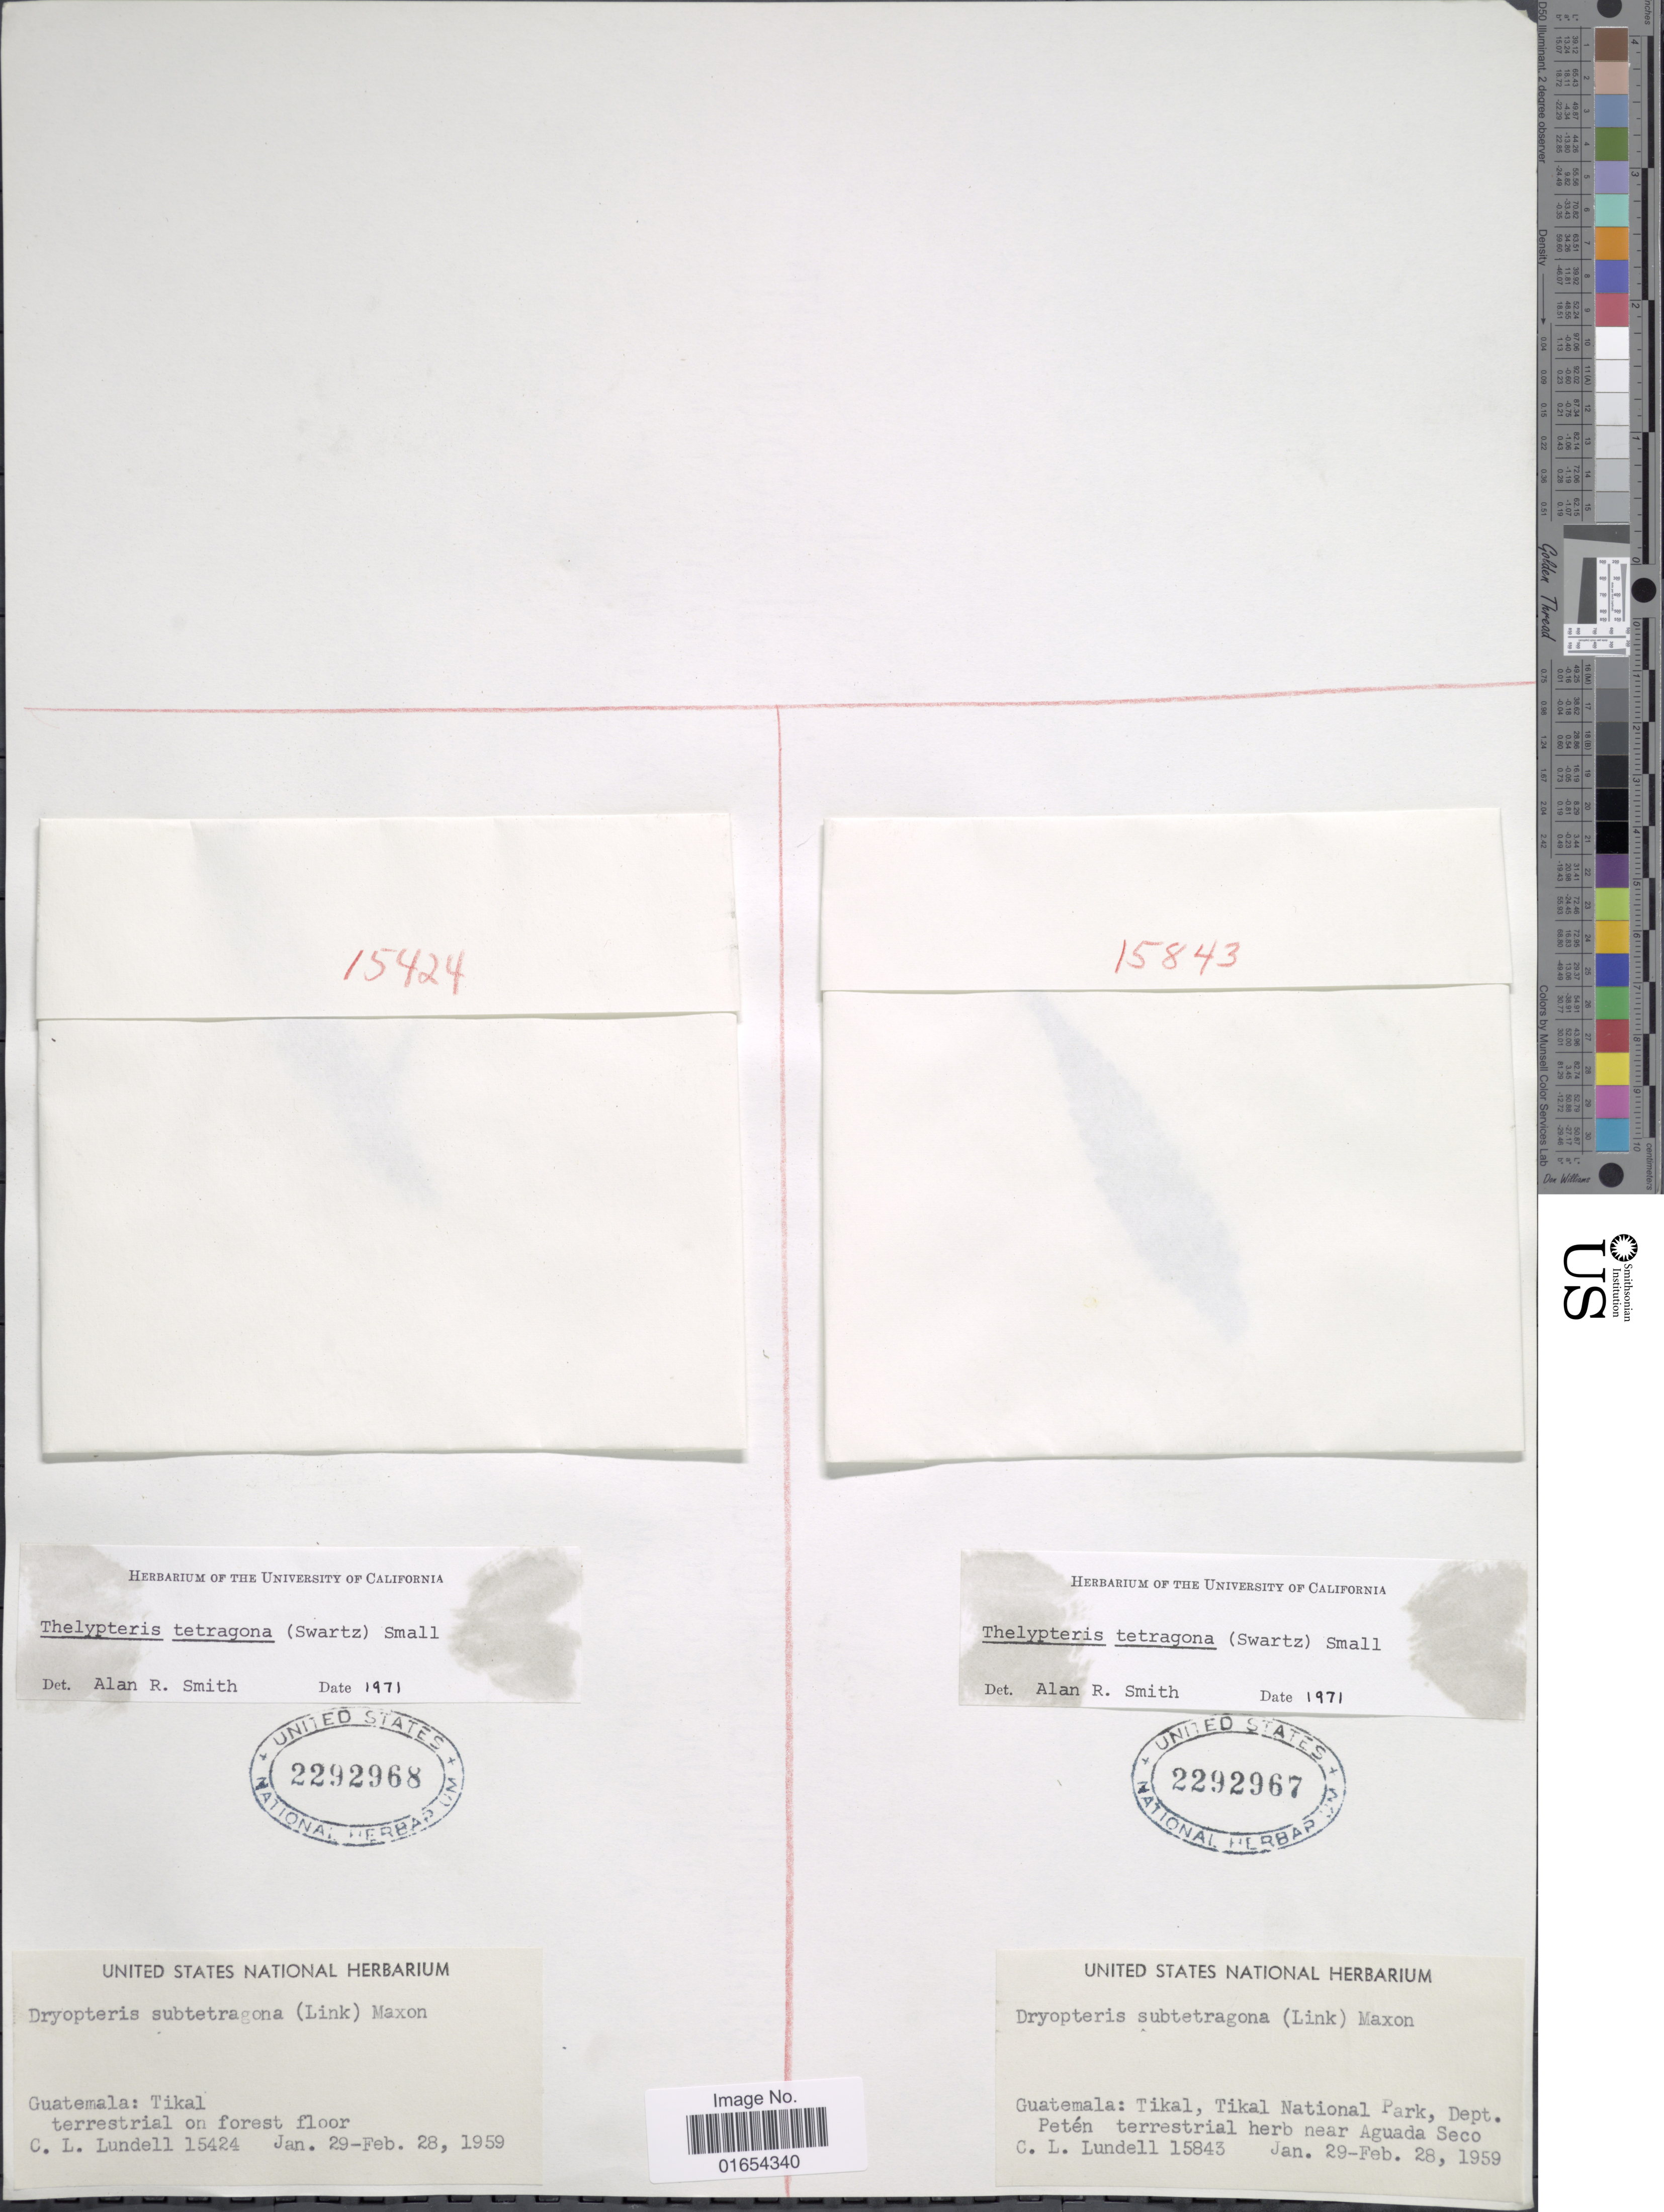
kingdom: Plantae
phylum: Tracheophyta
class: Polypodiopsida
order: Polypodiales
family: Thelypteridaceae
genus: Goniopteris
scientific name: Goniopteris tetragona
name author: (C. Presl) Sw.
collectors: C. L. Lundell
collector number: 15843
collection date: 1959-01-29/1959-02-28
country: Guatemala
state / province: El Petén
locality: Tikal, Tikal National Park, terrestrial herb near Aguada Seco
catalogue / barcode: US 2292967-2